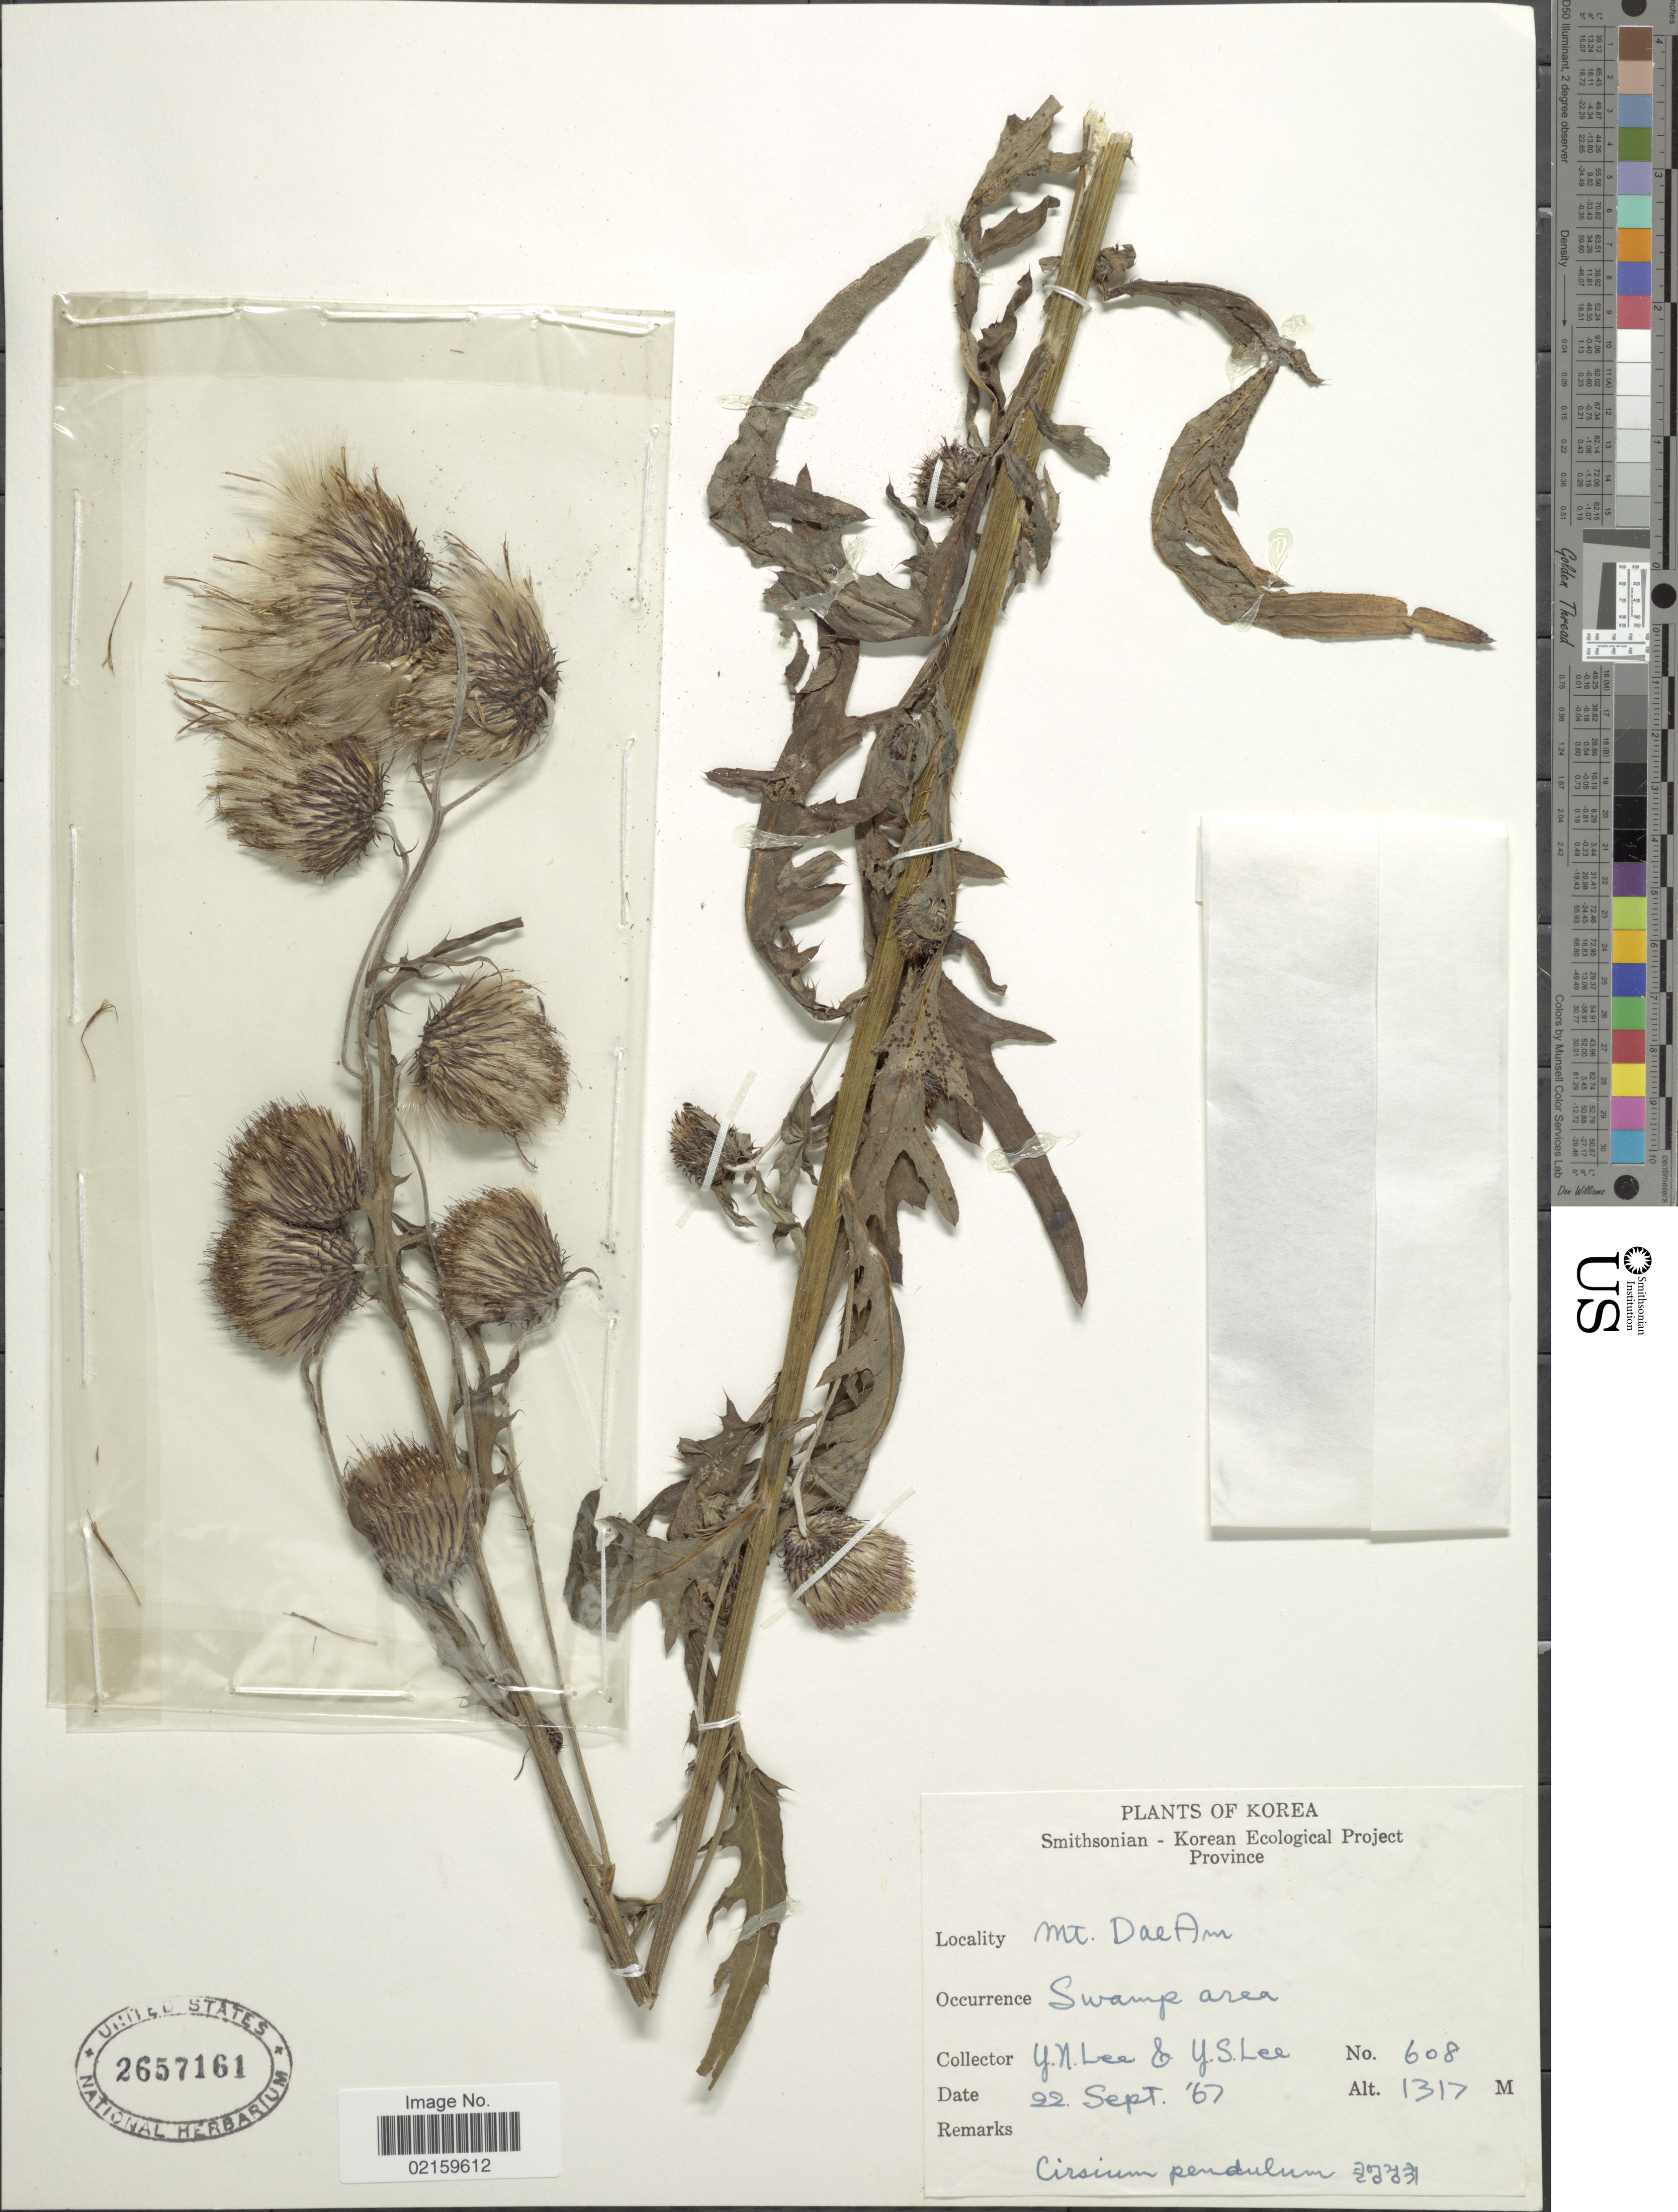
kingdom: Plantae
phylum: Tracheophyta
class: Magnoliopsida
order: Asterales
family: Asteraceae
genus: Cirsium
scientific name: Cirsium pendulum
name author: Fisch. ex DC.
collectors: Y. N. Lee & Y. S. Lee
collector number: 608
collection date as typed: Transcribed d/m/y: 22/9/67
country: South Korea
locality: Province. Mt. Dae-Am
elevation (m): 1317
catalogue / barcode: US 2657161